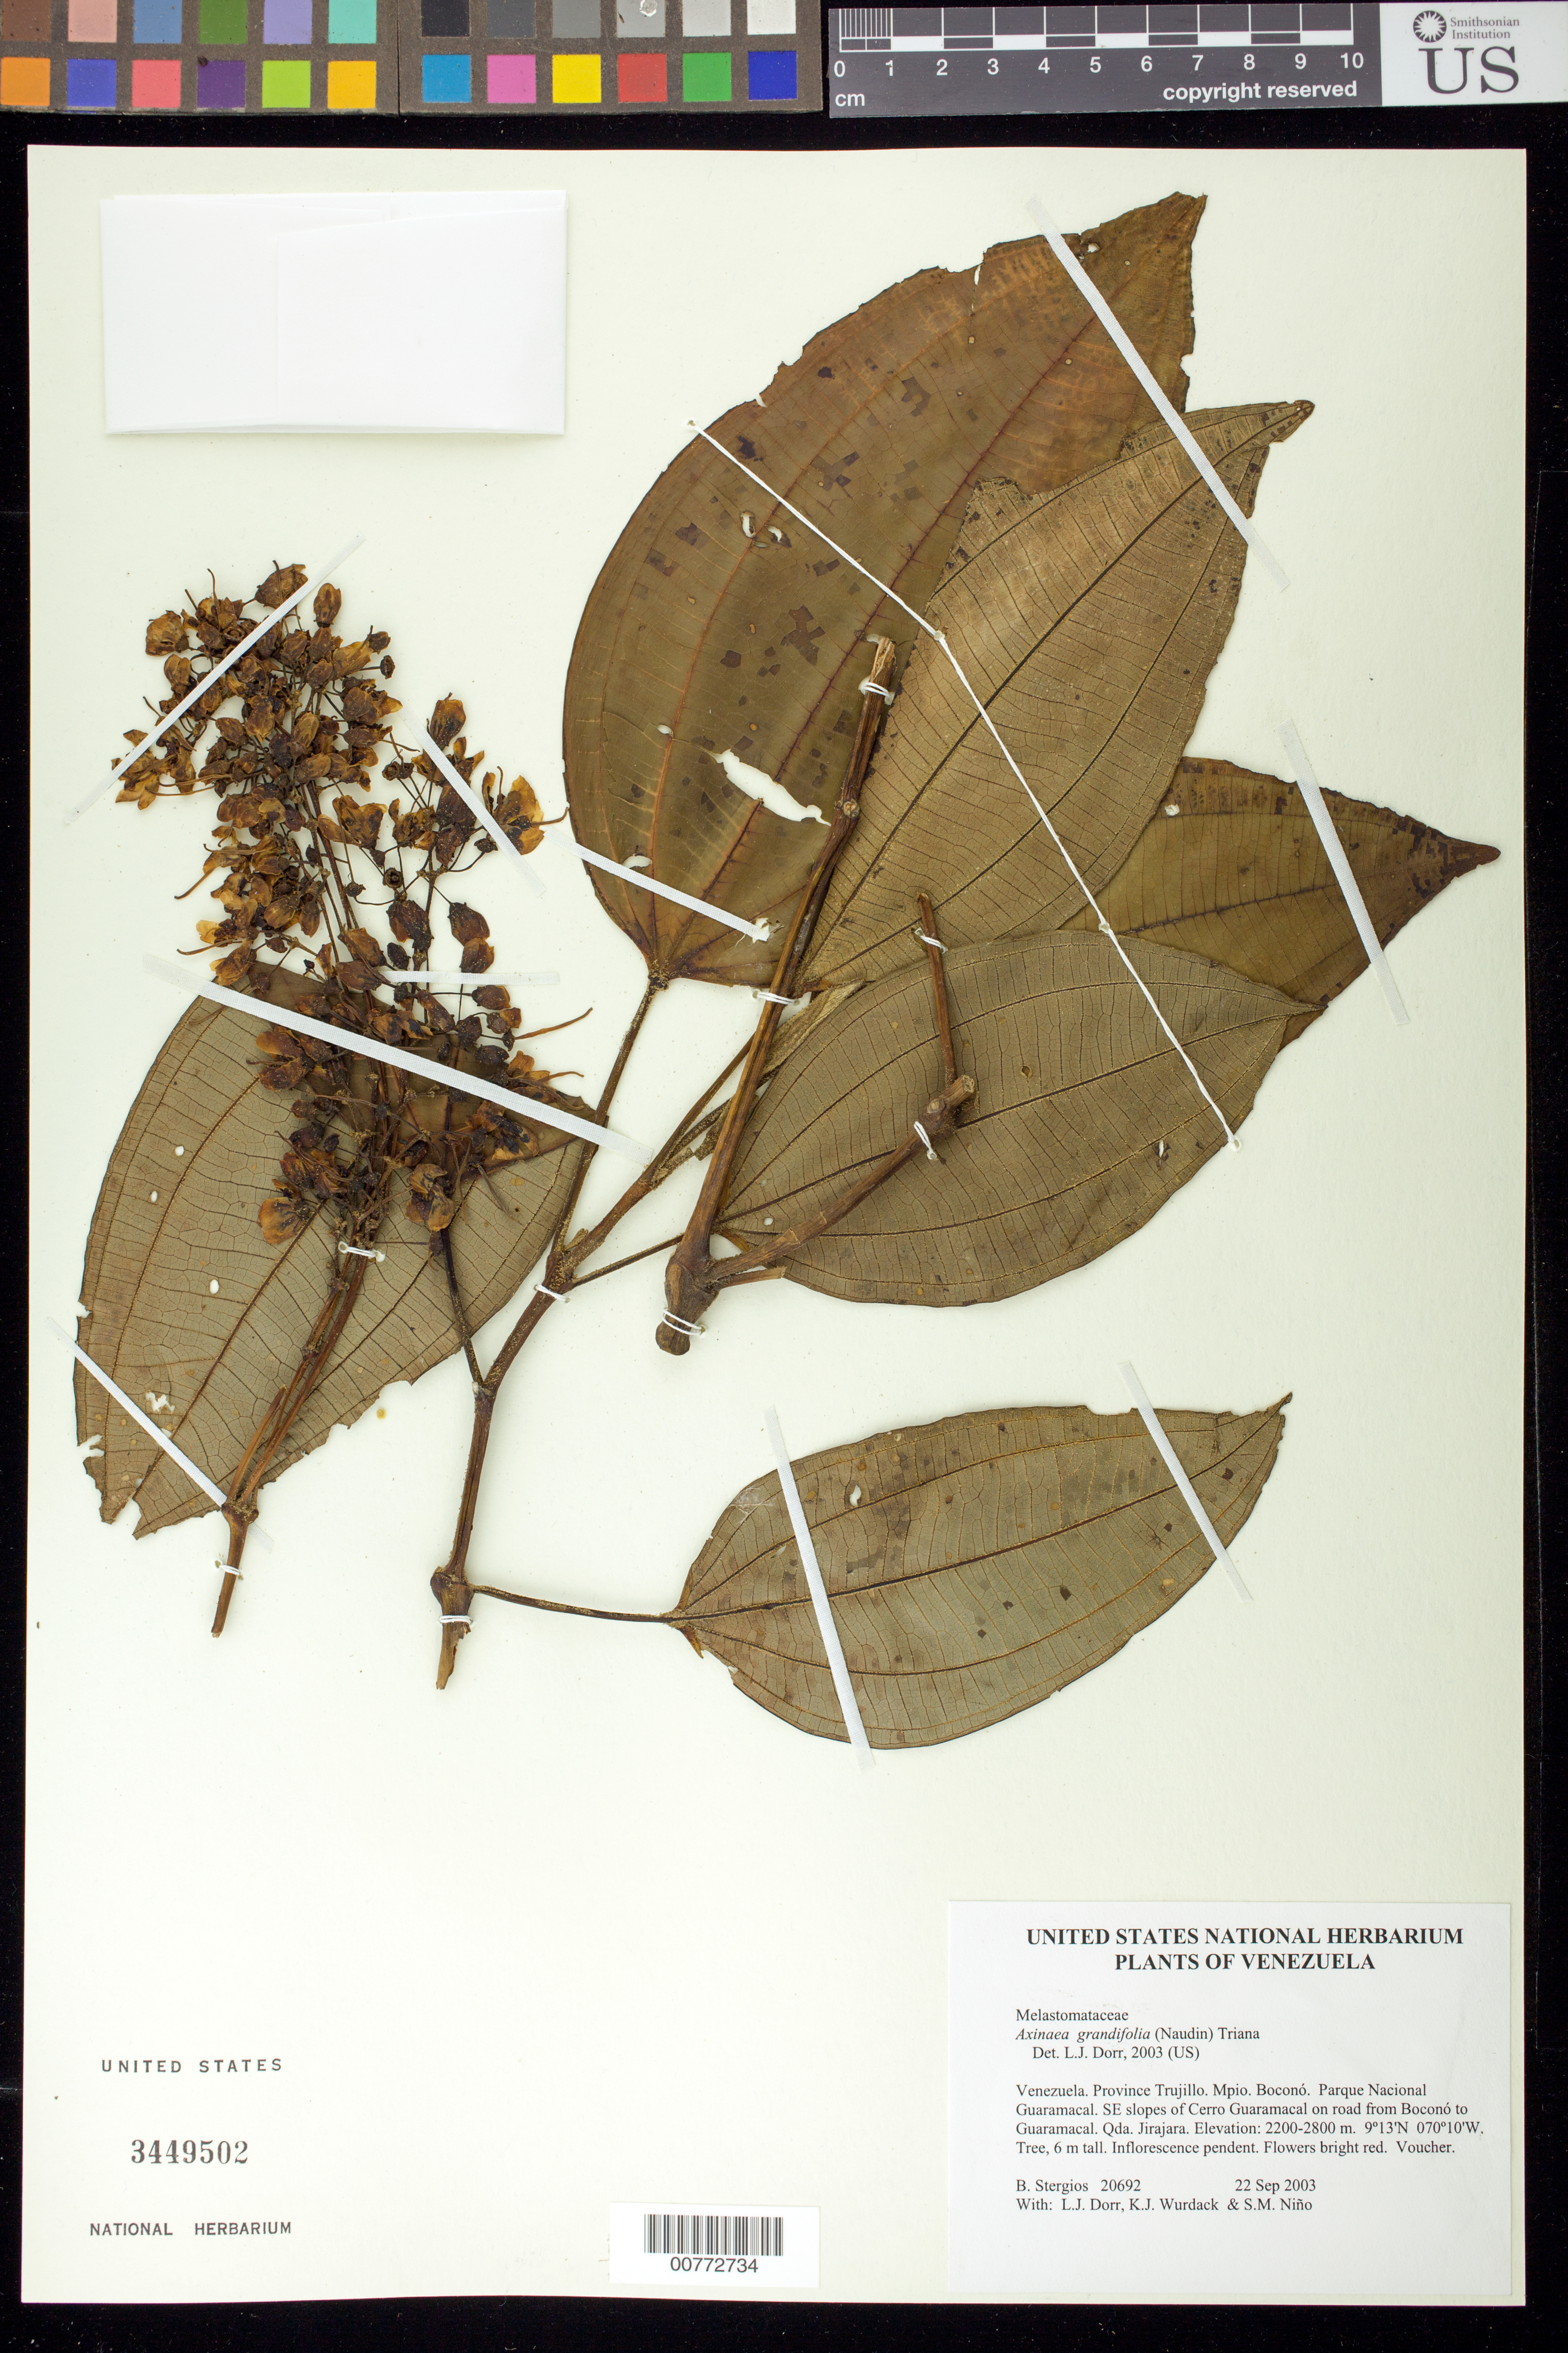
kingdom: Plantae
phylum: Tracheophyta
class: Magnoliopsida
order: Myrtales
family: Melastomataceae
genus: Axinaea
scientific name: Axinaea grandifolia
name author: (Naudin) Triana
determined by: Dorr, L. J., (BOT), Smithsonian Institution - National Museum of Natural History (UNITED STATES)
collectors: B. G. Stergios, L. J. Dorr, K. Wurdack & S. M. Niño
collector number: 20692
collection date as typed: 22 Sep 2003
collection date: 2003-09-22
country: Venezuela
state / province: Trujillo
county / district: Boconó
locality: Parque Nacional Guaramacal. SE slopes of Cerro Guaramacal on road from Boconó to Guaramacal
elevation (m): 2200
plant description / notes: F, PORT, US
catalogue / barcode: US 3449502